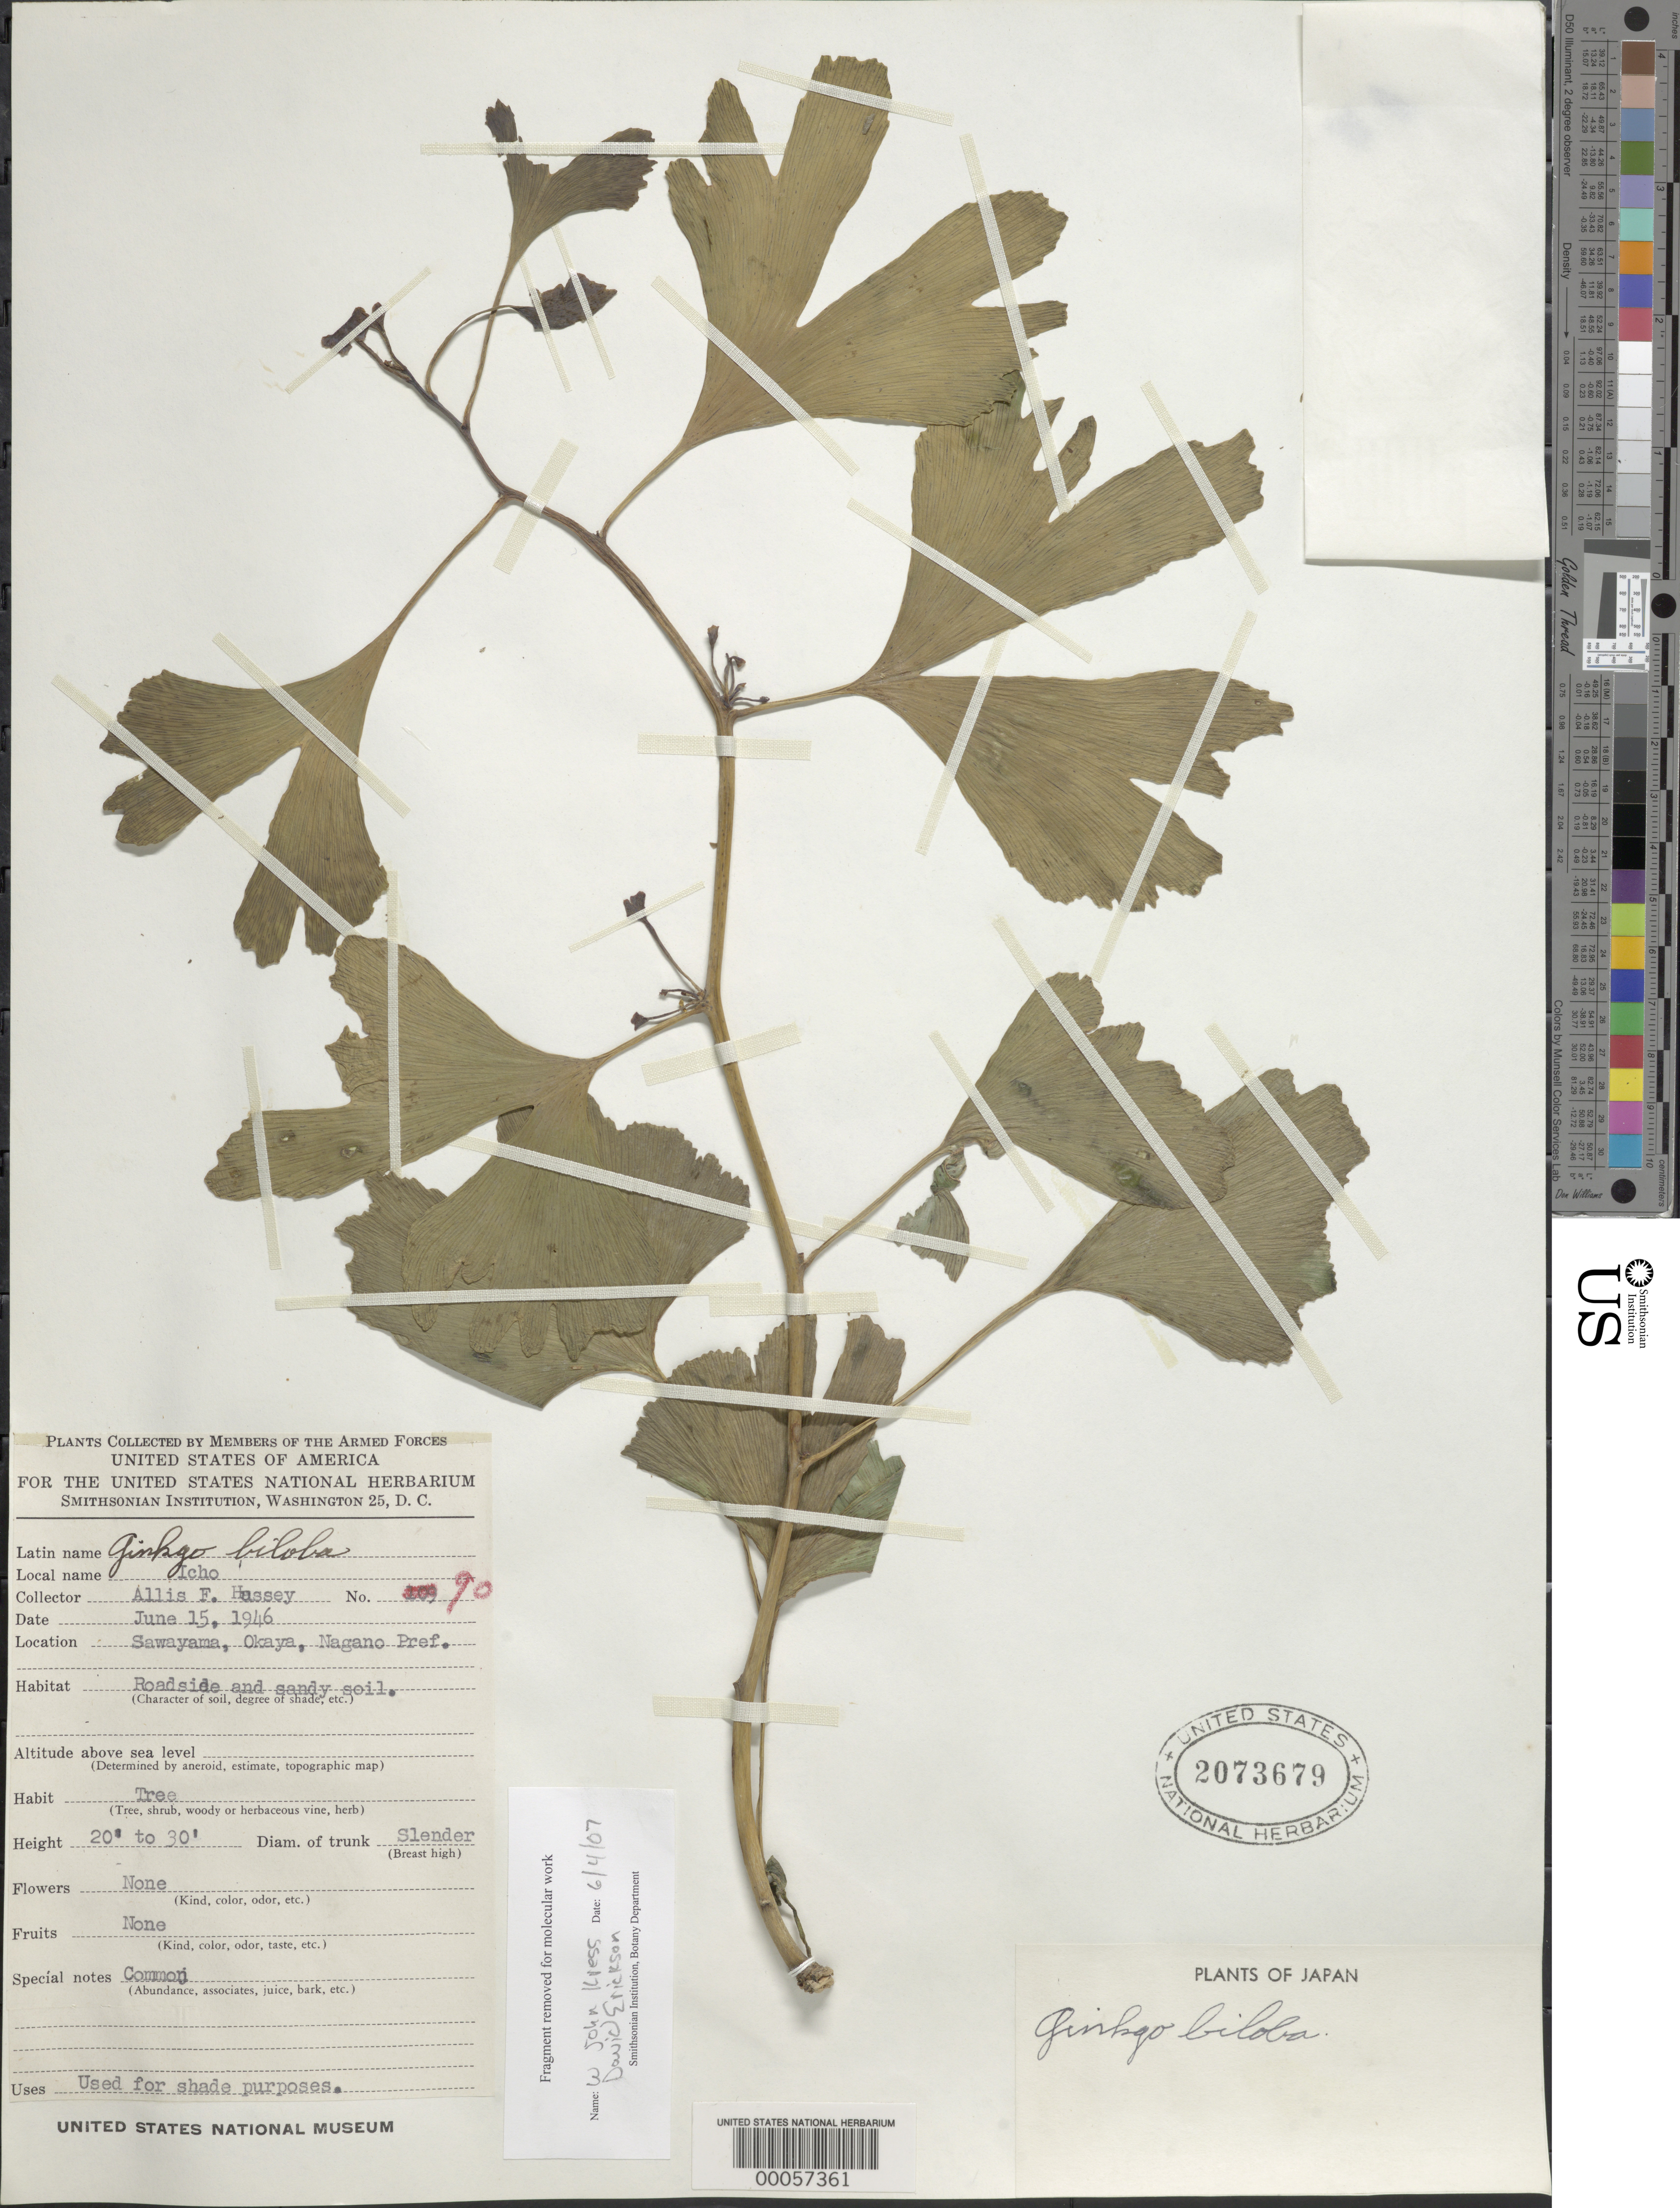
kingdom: Plantae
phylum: Tracheophyta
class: Ginkgoopsida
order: Ginkgoales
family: Ginkgoaceae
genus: Ginkgo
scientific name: Ginkgo biloba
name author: L.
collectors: A. Hussey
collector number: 90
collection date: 1946-06-15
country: Japan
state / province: Nagano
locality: Sawayama, Okaya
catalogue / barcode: US 2073679